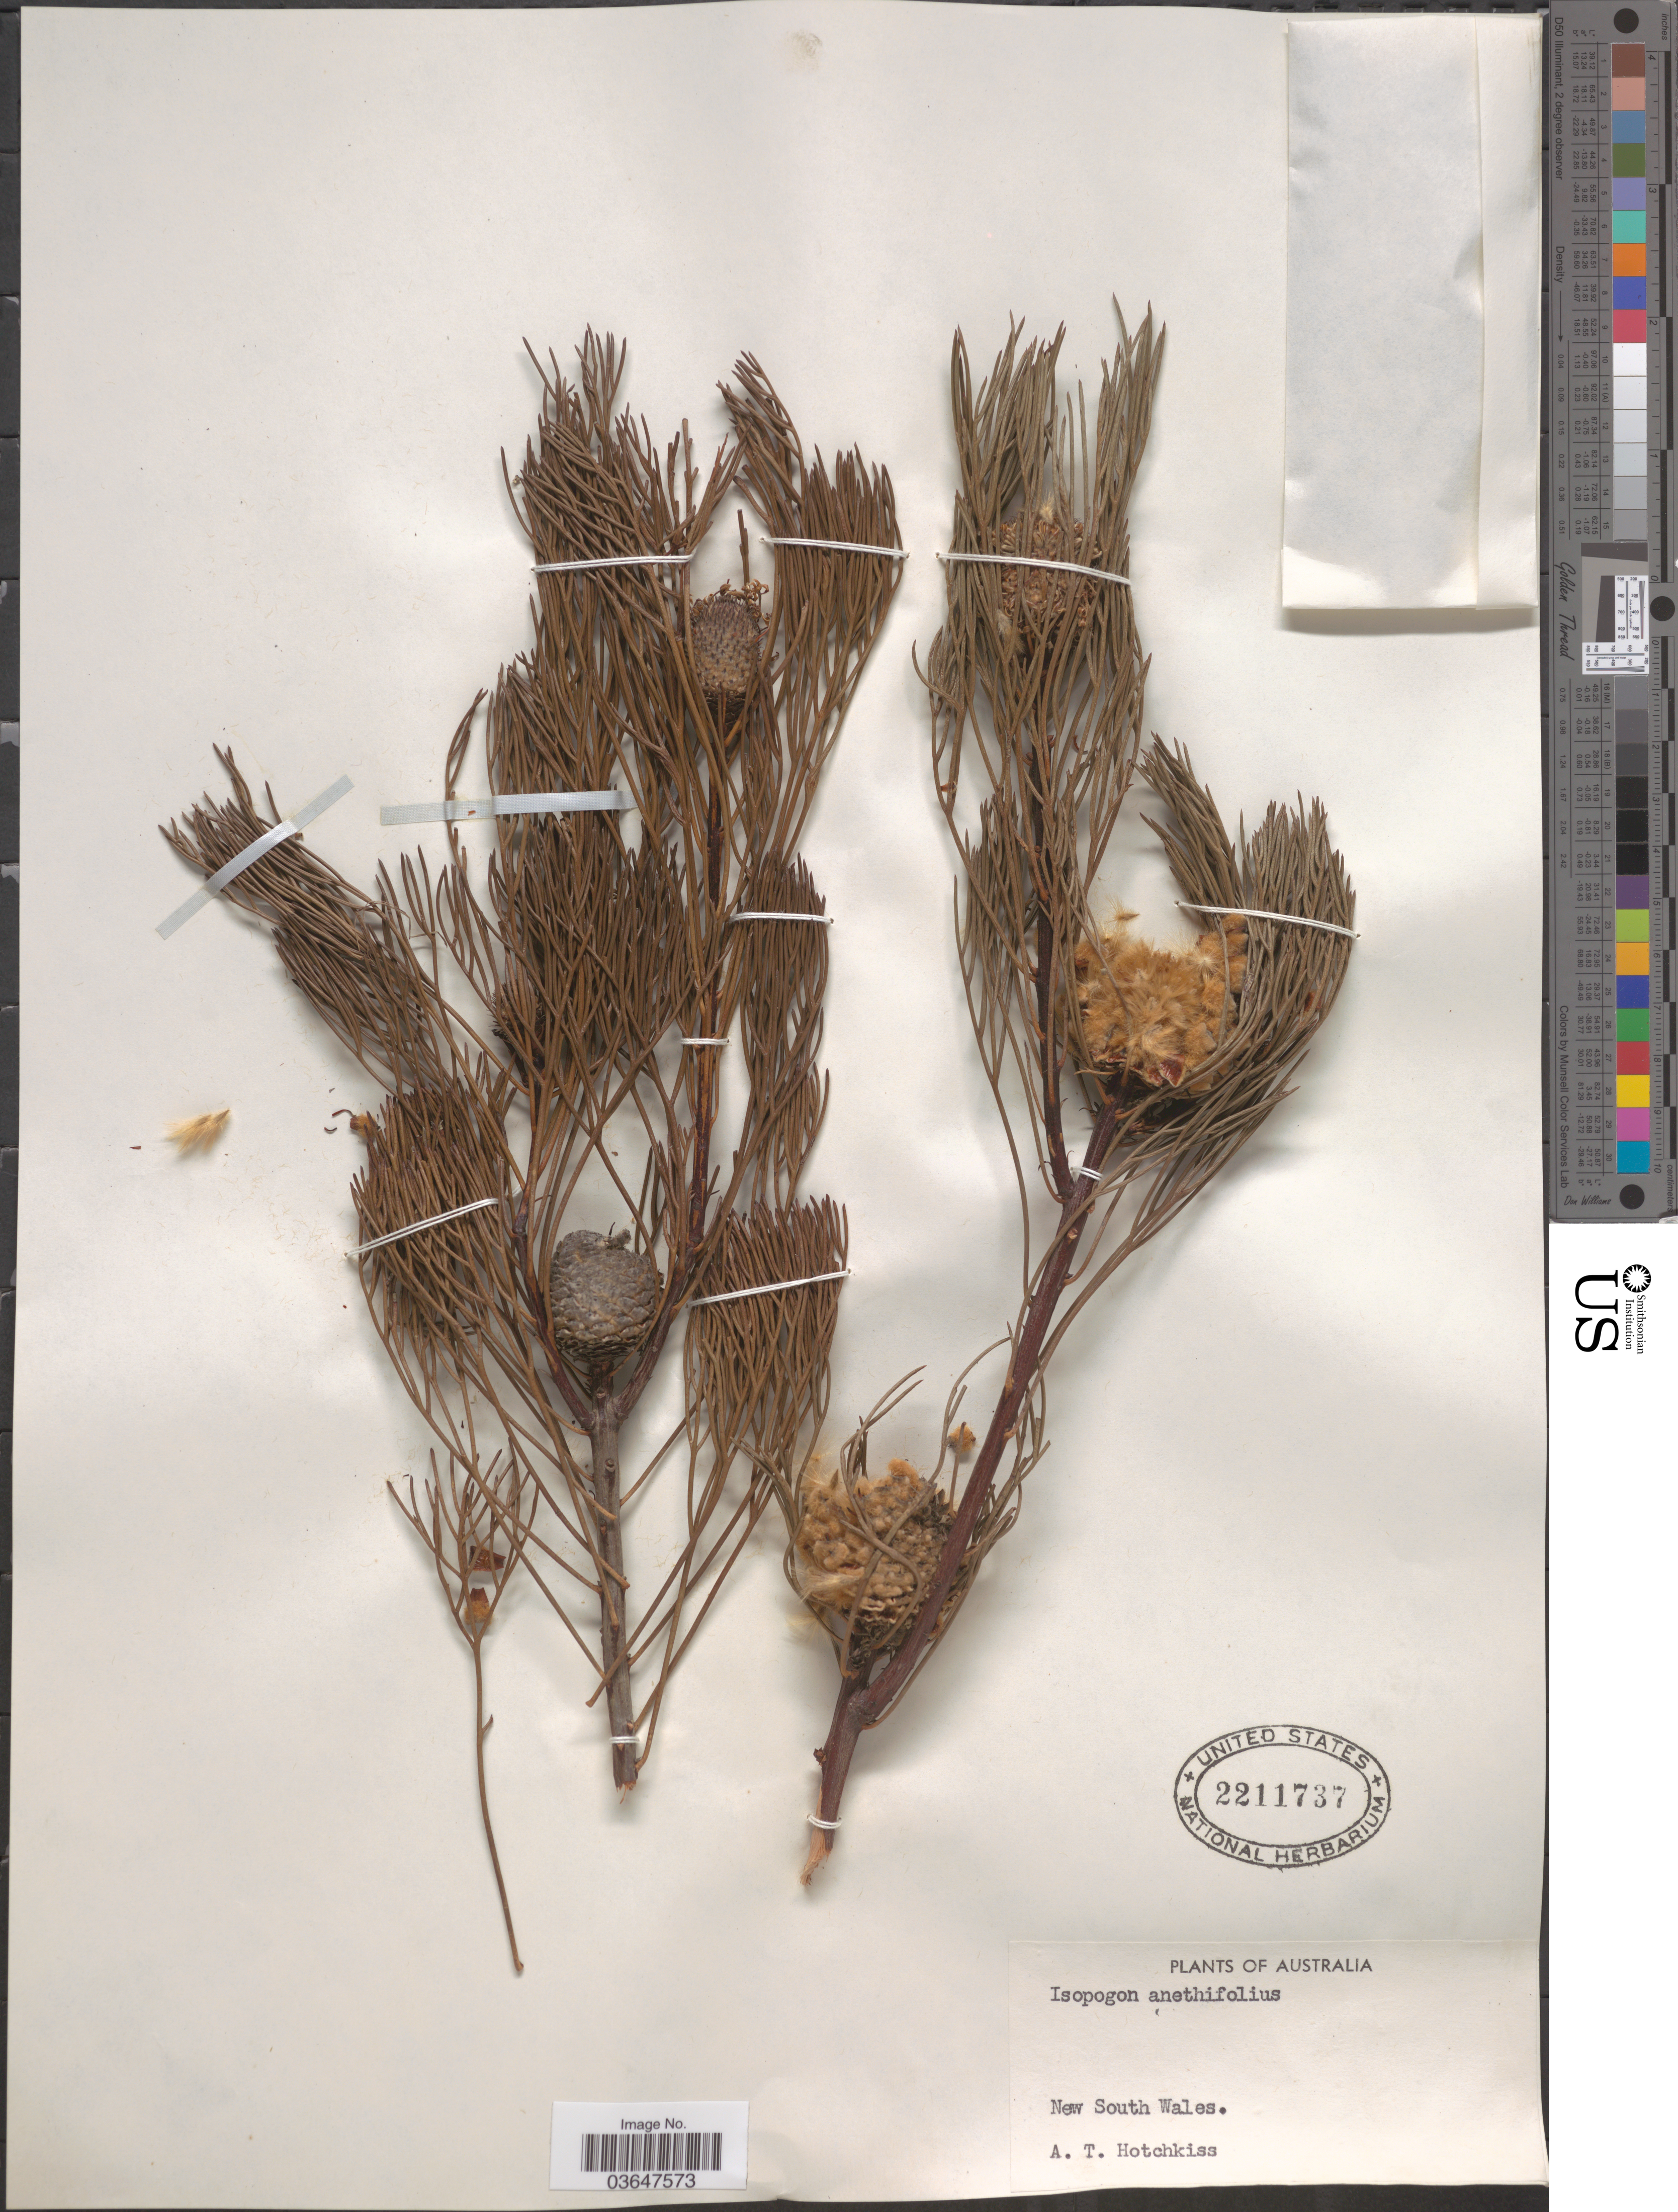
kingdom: Plantae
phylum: Tracheophyta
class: Magnoliopsida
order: Proteales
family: Proteaceae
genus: Isopogon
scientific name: Isopogon anethifolius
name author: Knight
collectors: A. Hotchkiss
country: Australia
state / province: New South Wales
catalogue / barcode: US 2211737